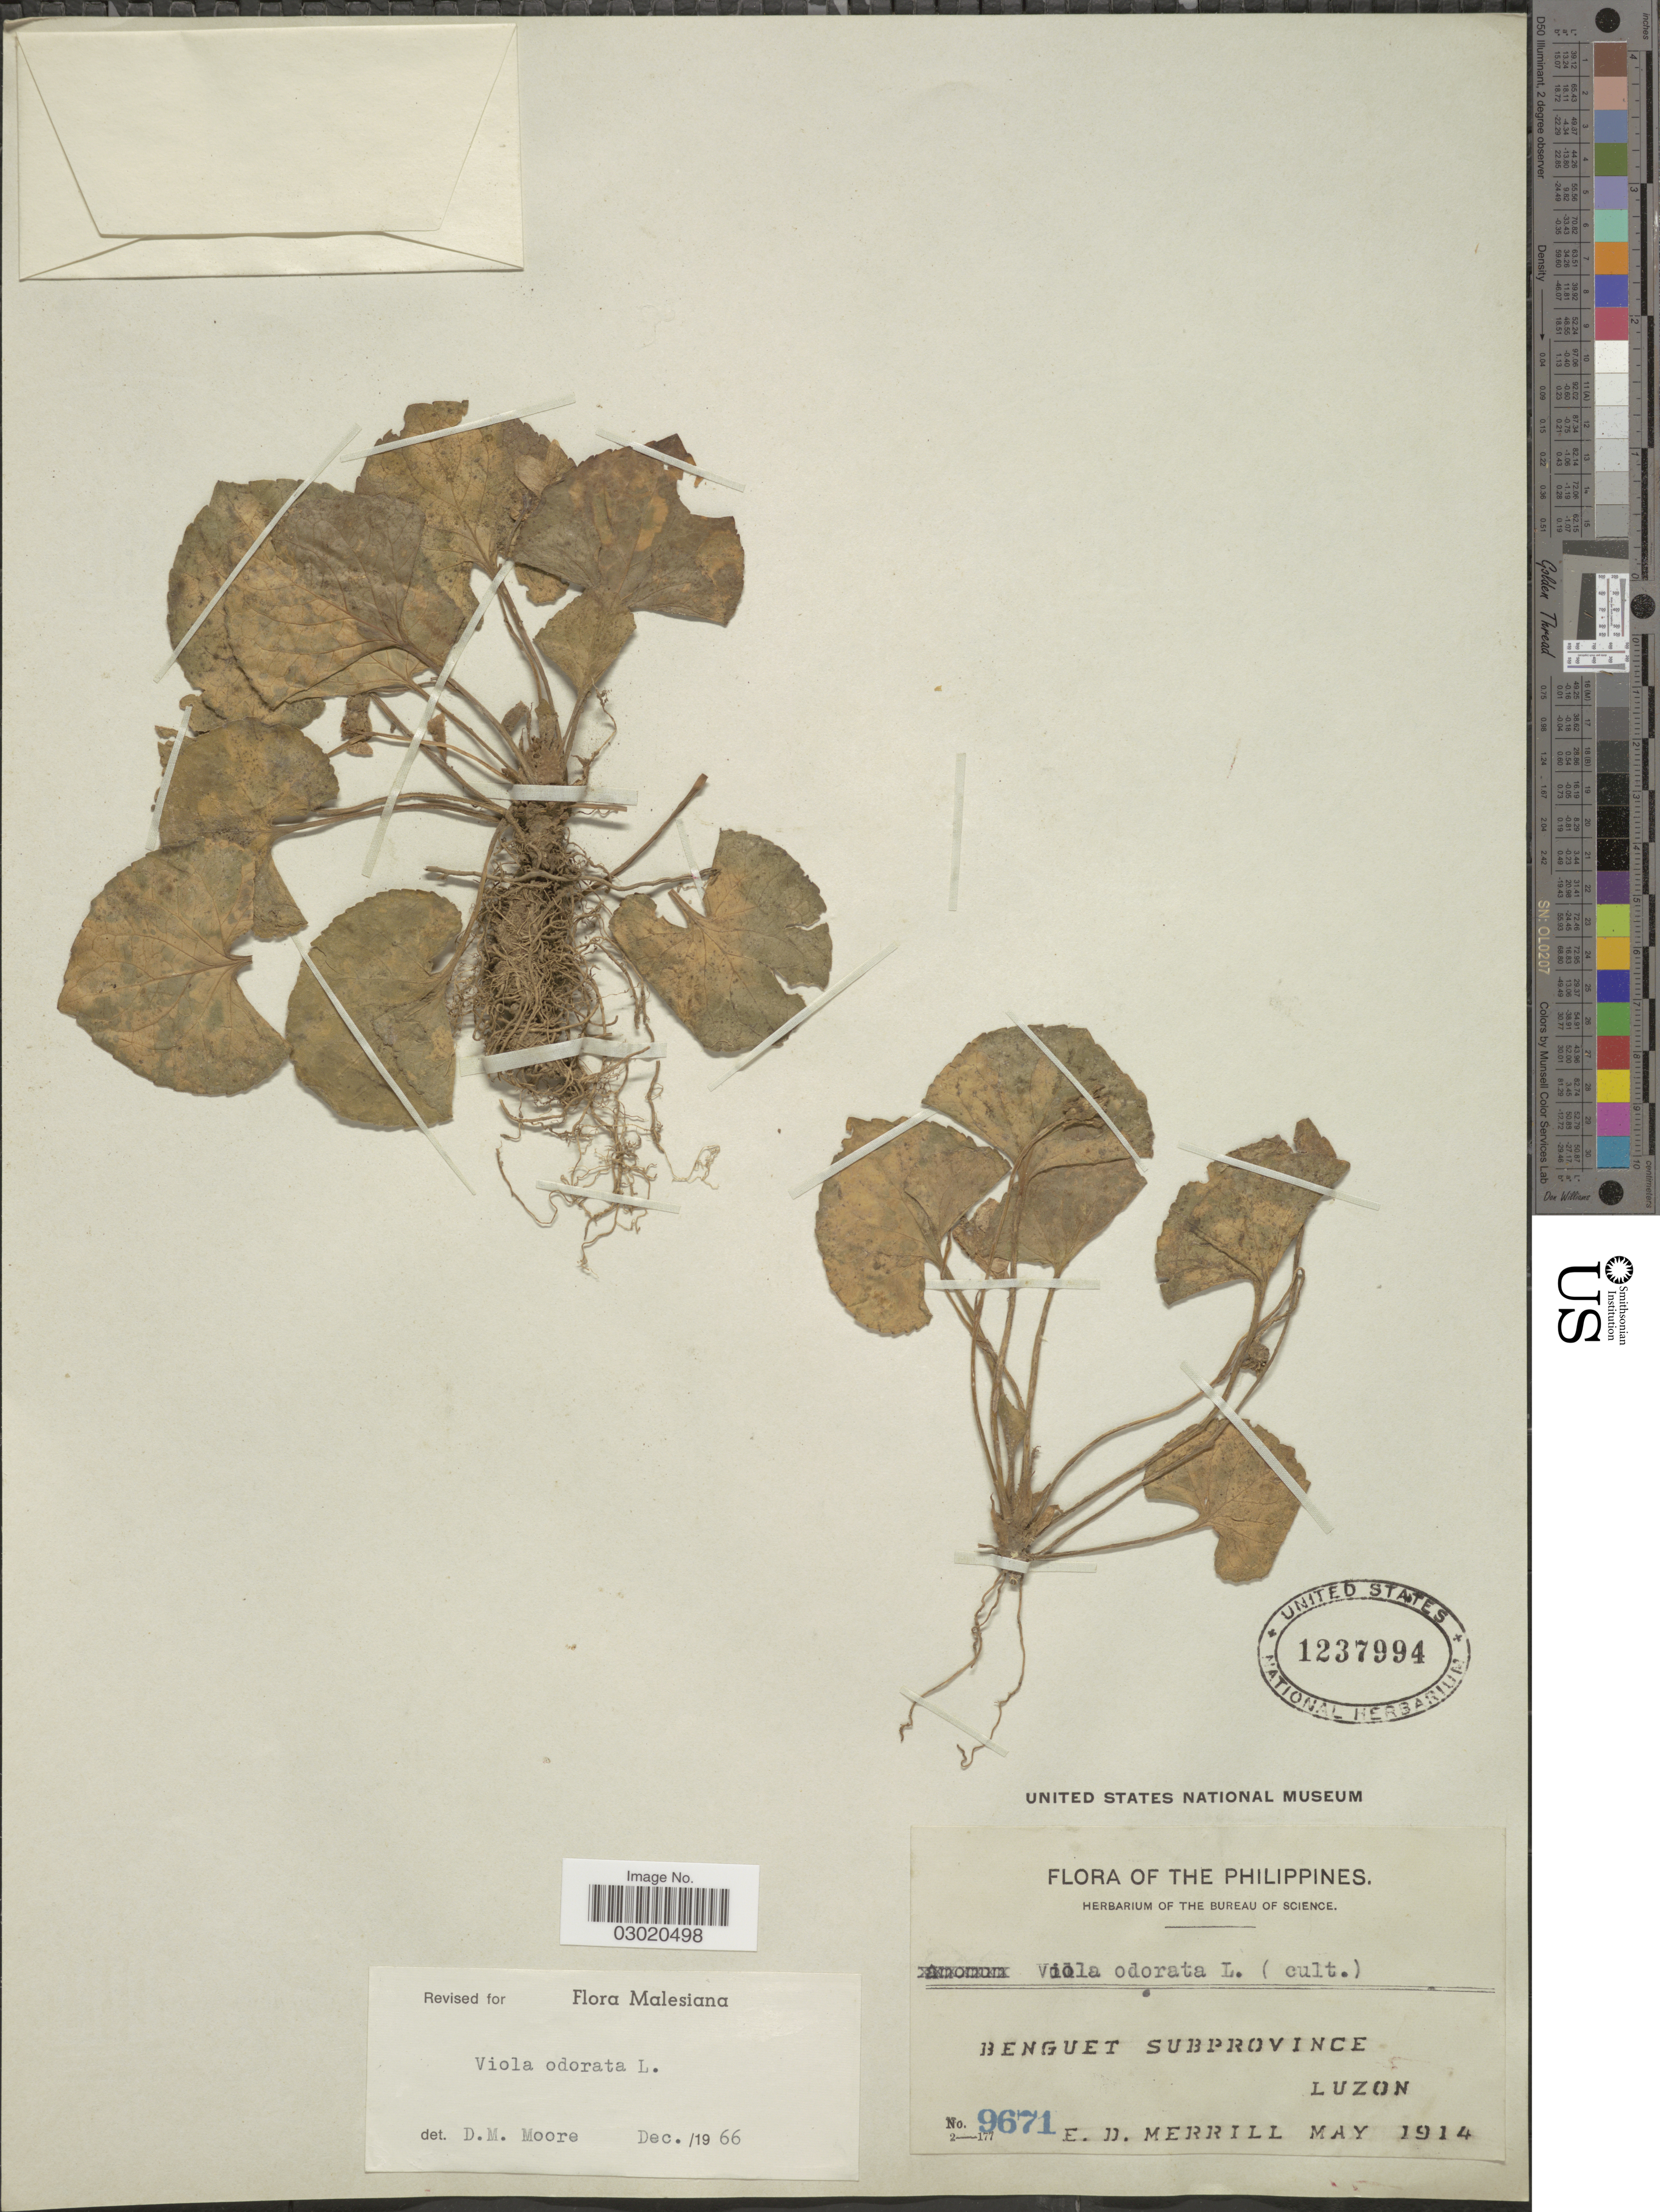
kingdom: Plantae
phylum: Tracheophyta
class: Magnoliopsida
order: Malpighiales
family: Violaceae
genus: Viola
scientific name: Viola odorata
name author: L.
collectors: E. D. Merrill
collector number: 9671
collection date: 1914-05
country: Philippines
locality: Benguet Subprovince, Luzon.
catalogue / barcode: US 1237994